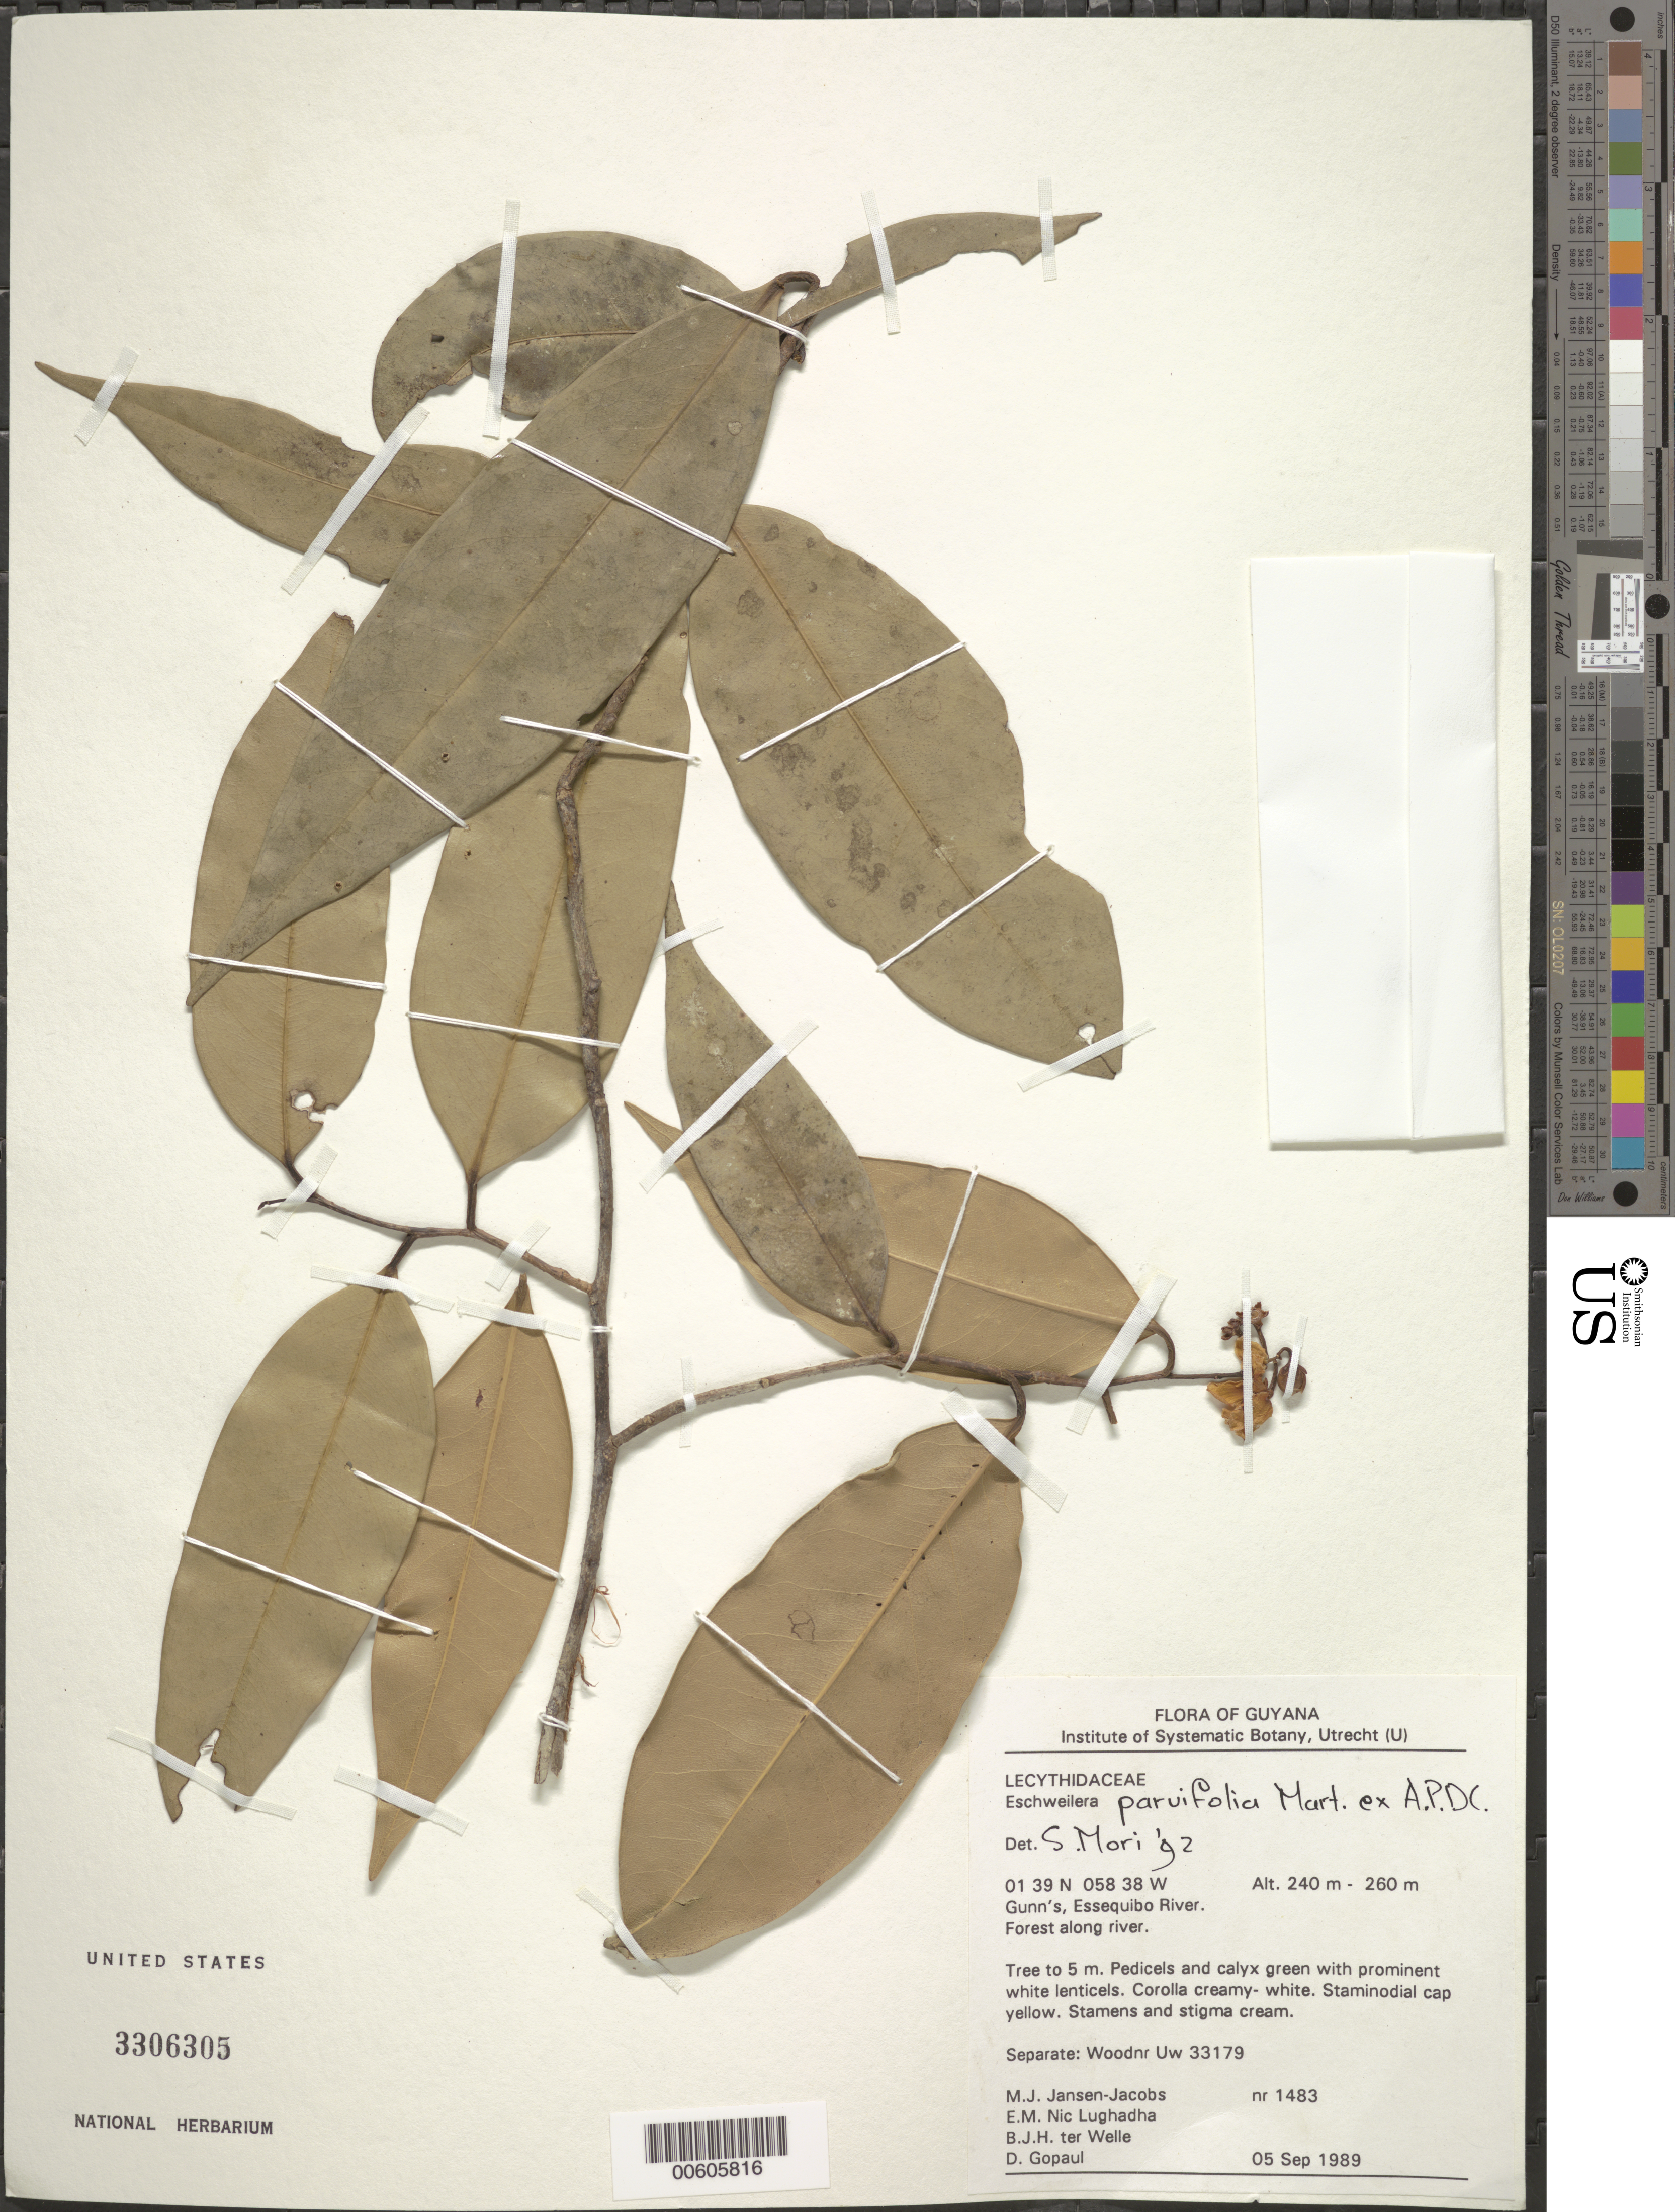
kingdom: Plantae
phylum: Tracheophyta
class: Magnoliopsida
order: Ericales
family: Lecythidaceae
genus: Eschweilera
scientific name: Eschweilera parvifolia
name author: Mart. ex DC.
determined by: Mori, Scott A.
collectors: M. J. Jansen-Jacobs, E. Nic Lughadha, B. Welle & D. Gopaul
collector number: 1483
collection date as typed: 5-Sep-89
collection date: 1989-09-05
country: Guyana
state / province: U. Takutu-U. Essequibo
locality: Gunn's, Essequibo River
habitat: Forest along river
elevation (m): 240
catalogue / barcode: US 3306305